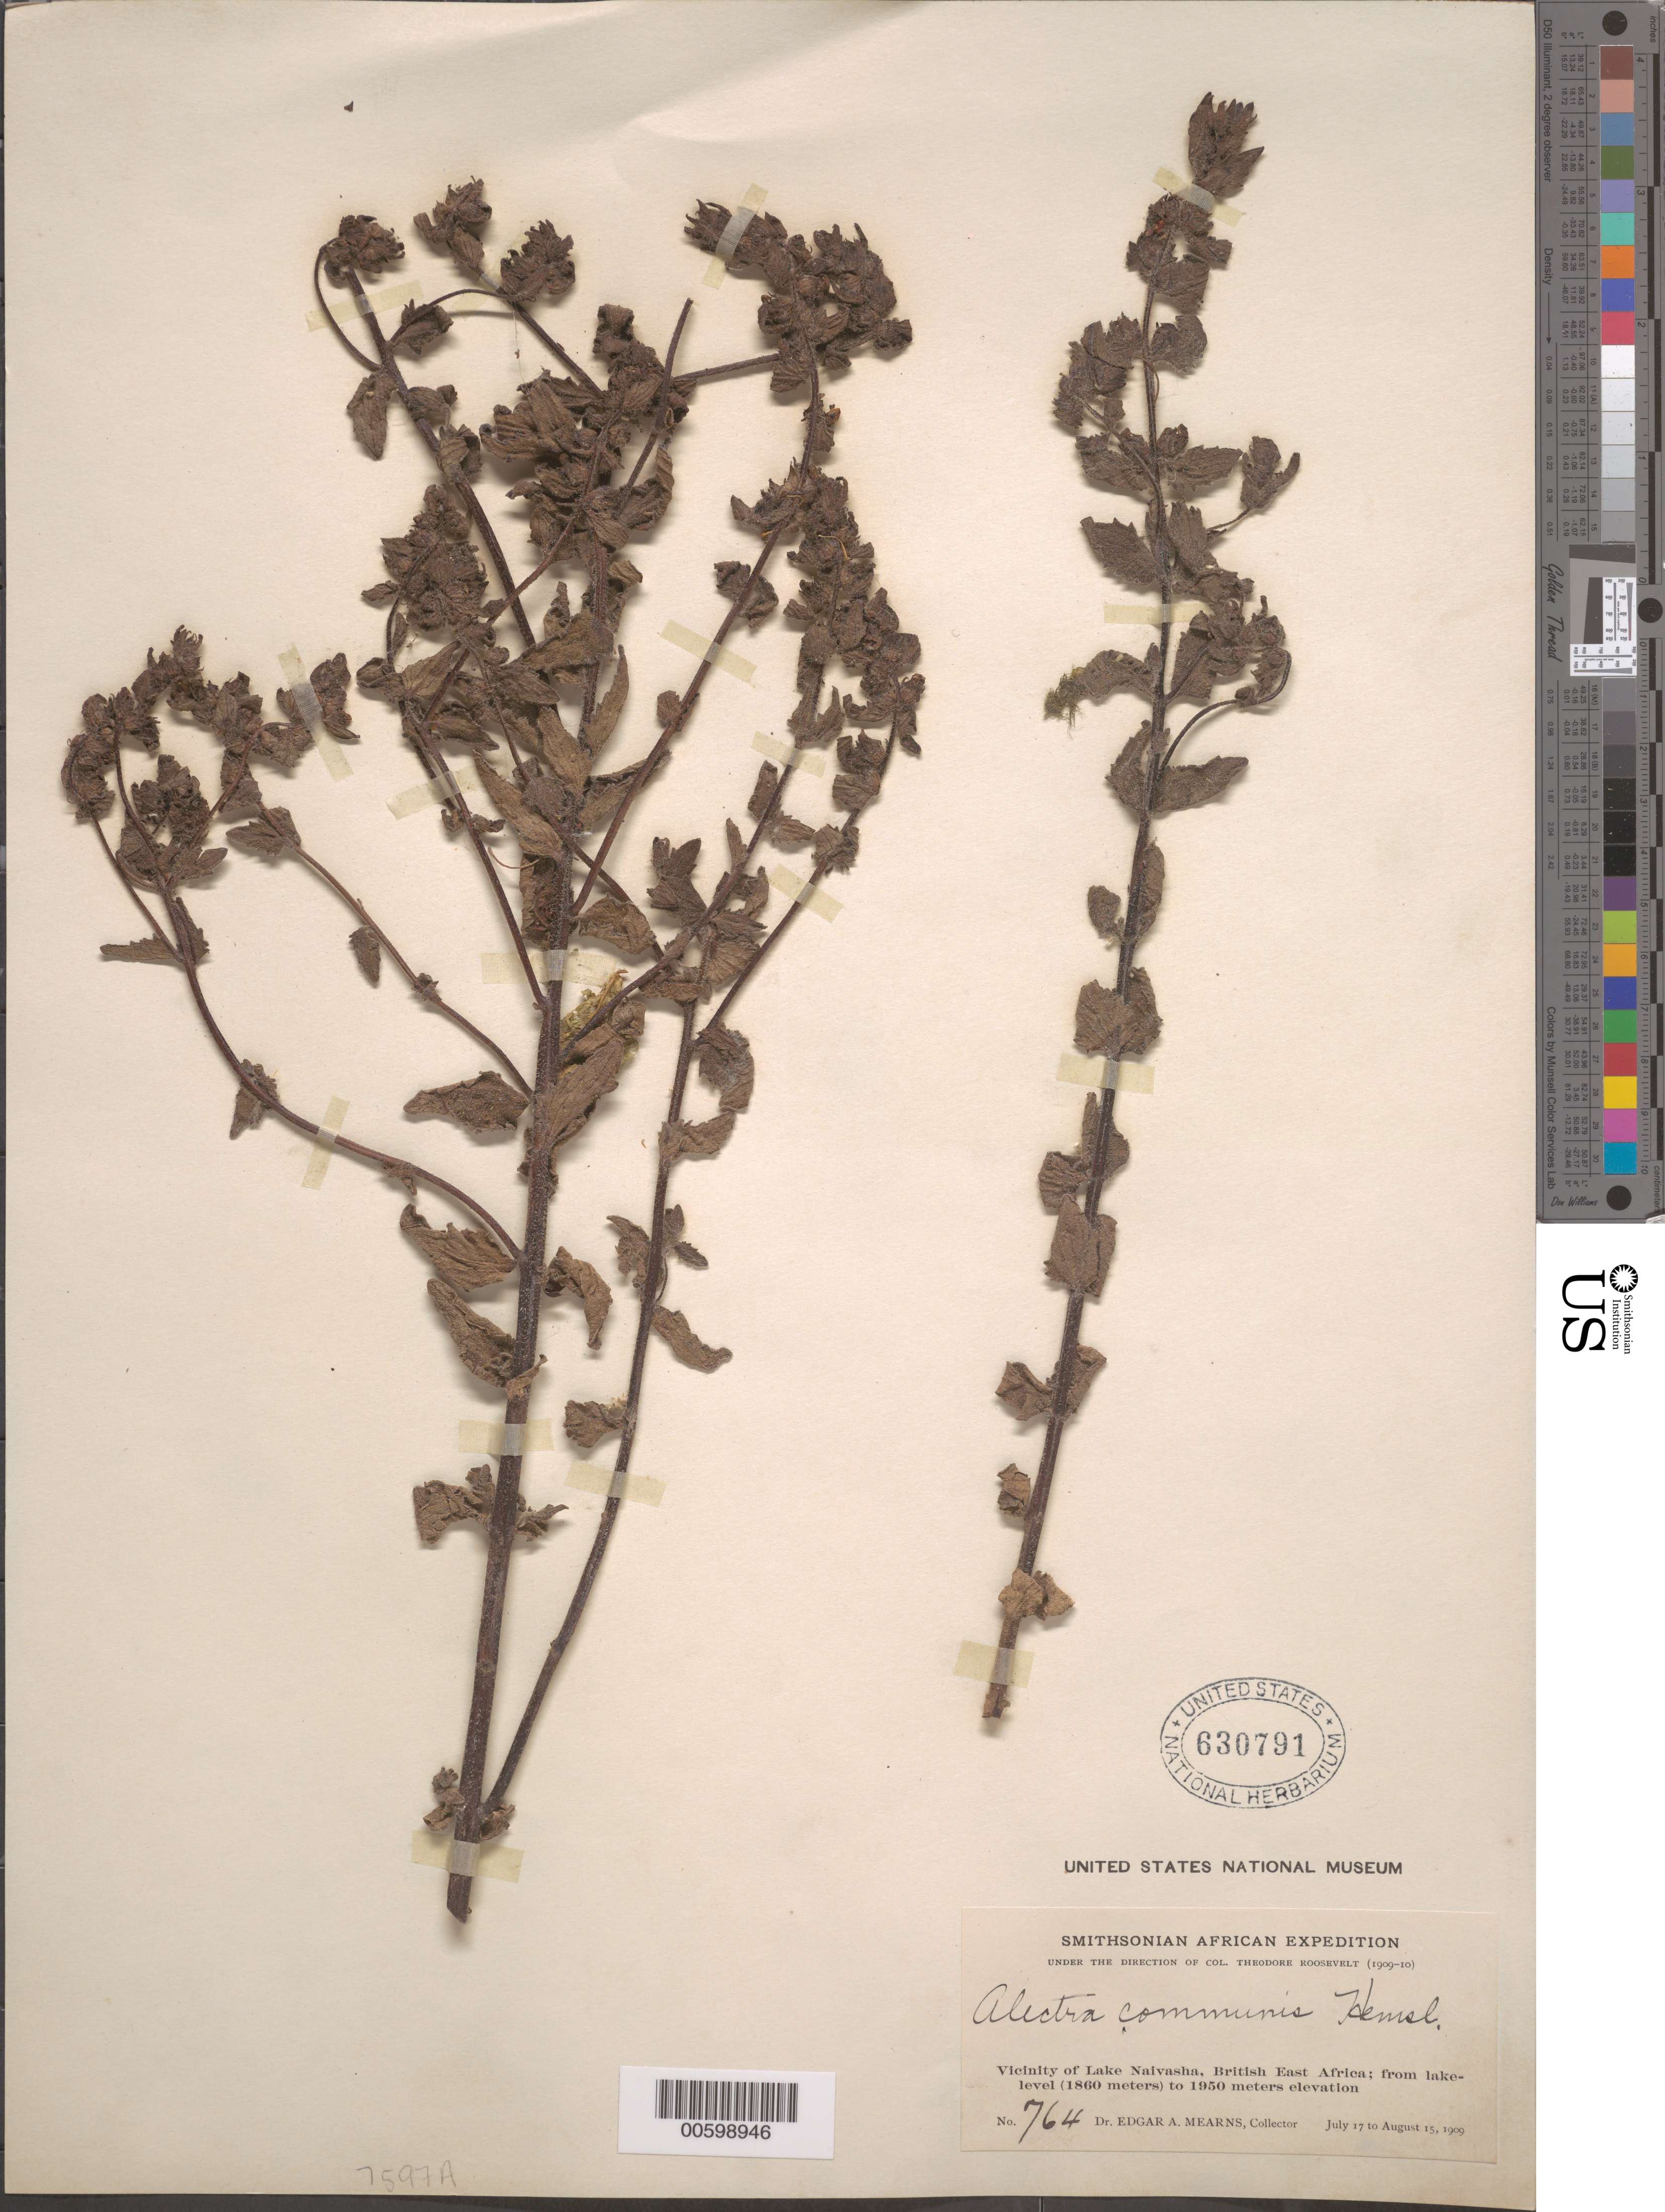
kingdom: Plantae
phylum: Tracheophyta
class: Magnoliopsida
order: Lamiales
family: Orobanchaceae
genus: Alectra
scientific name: Alectra communis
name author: Hemsl.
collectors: E. A. Mearns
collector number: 764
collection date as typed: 17 Jul 1909 to 15 Aug 1909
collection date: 1909-07-17/1909-08-15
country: Kenya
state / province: Nakuru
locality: Vicinity of Lake Naivasha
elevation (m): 1860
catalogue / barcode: US 630791